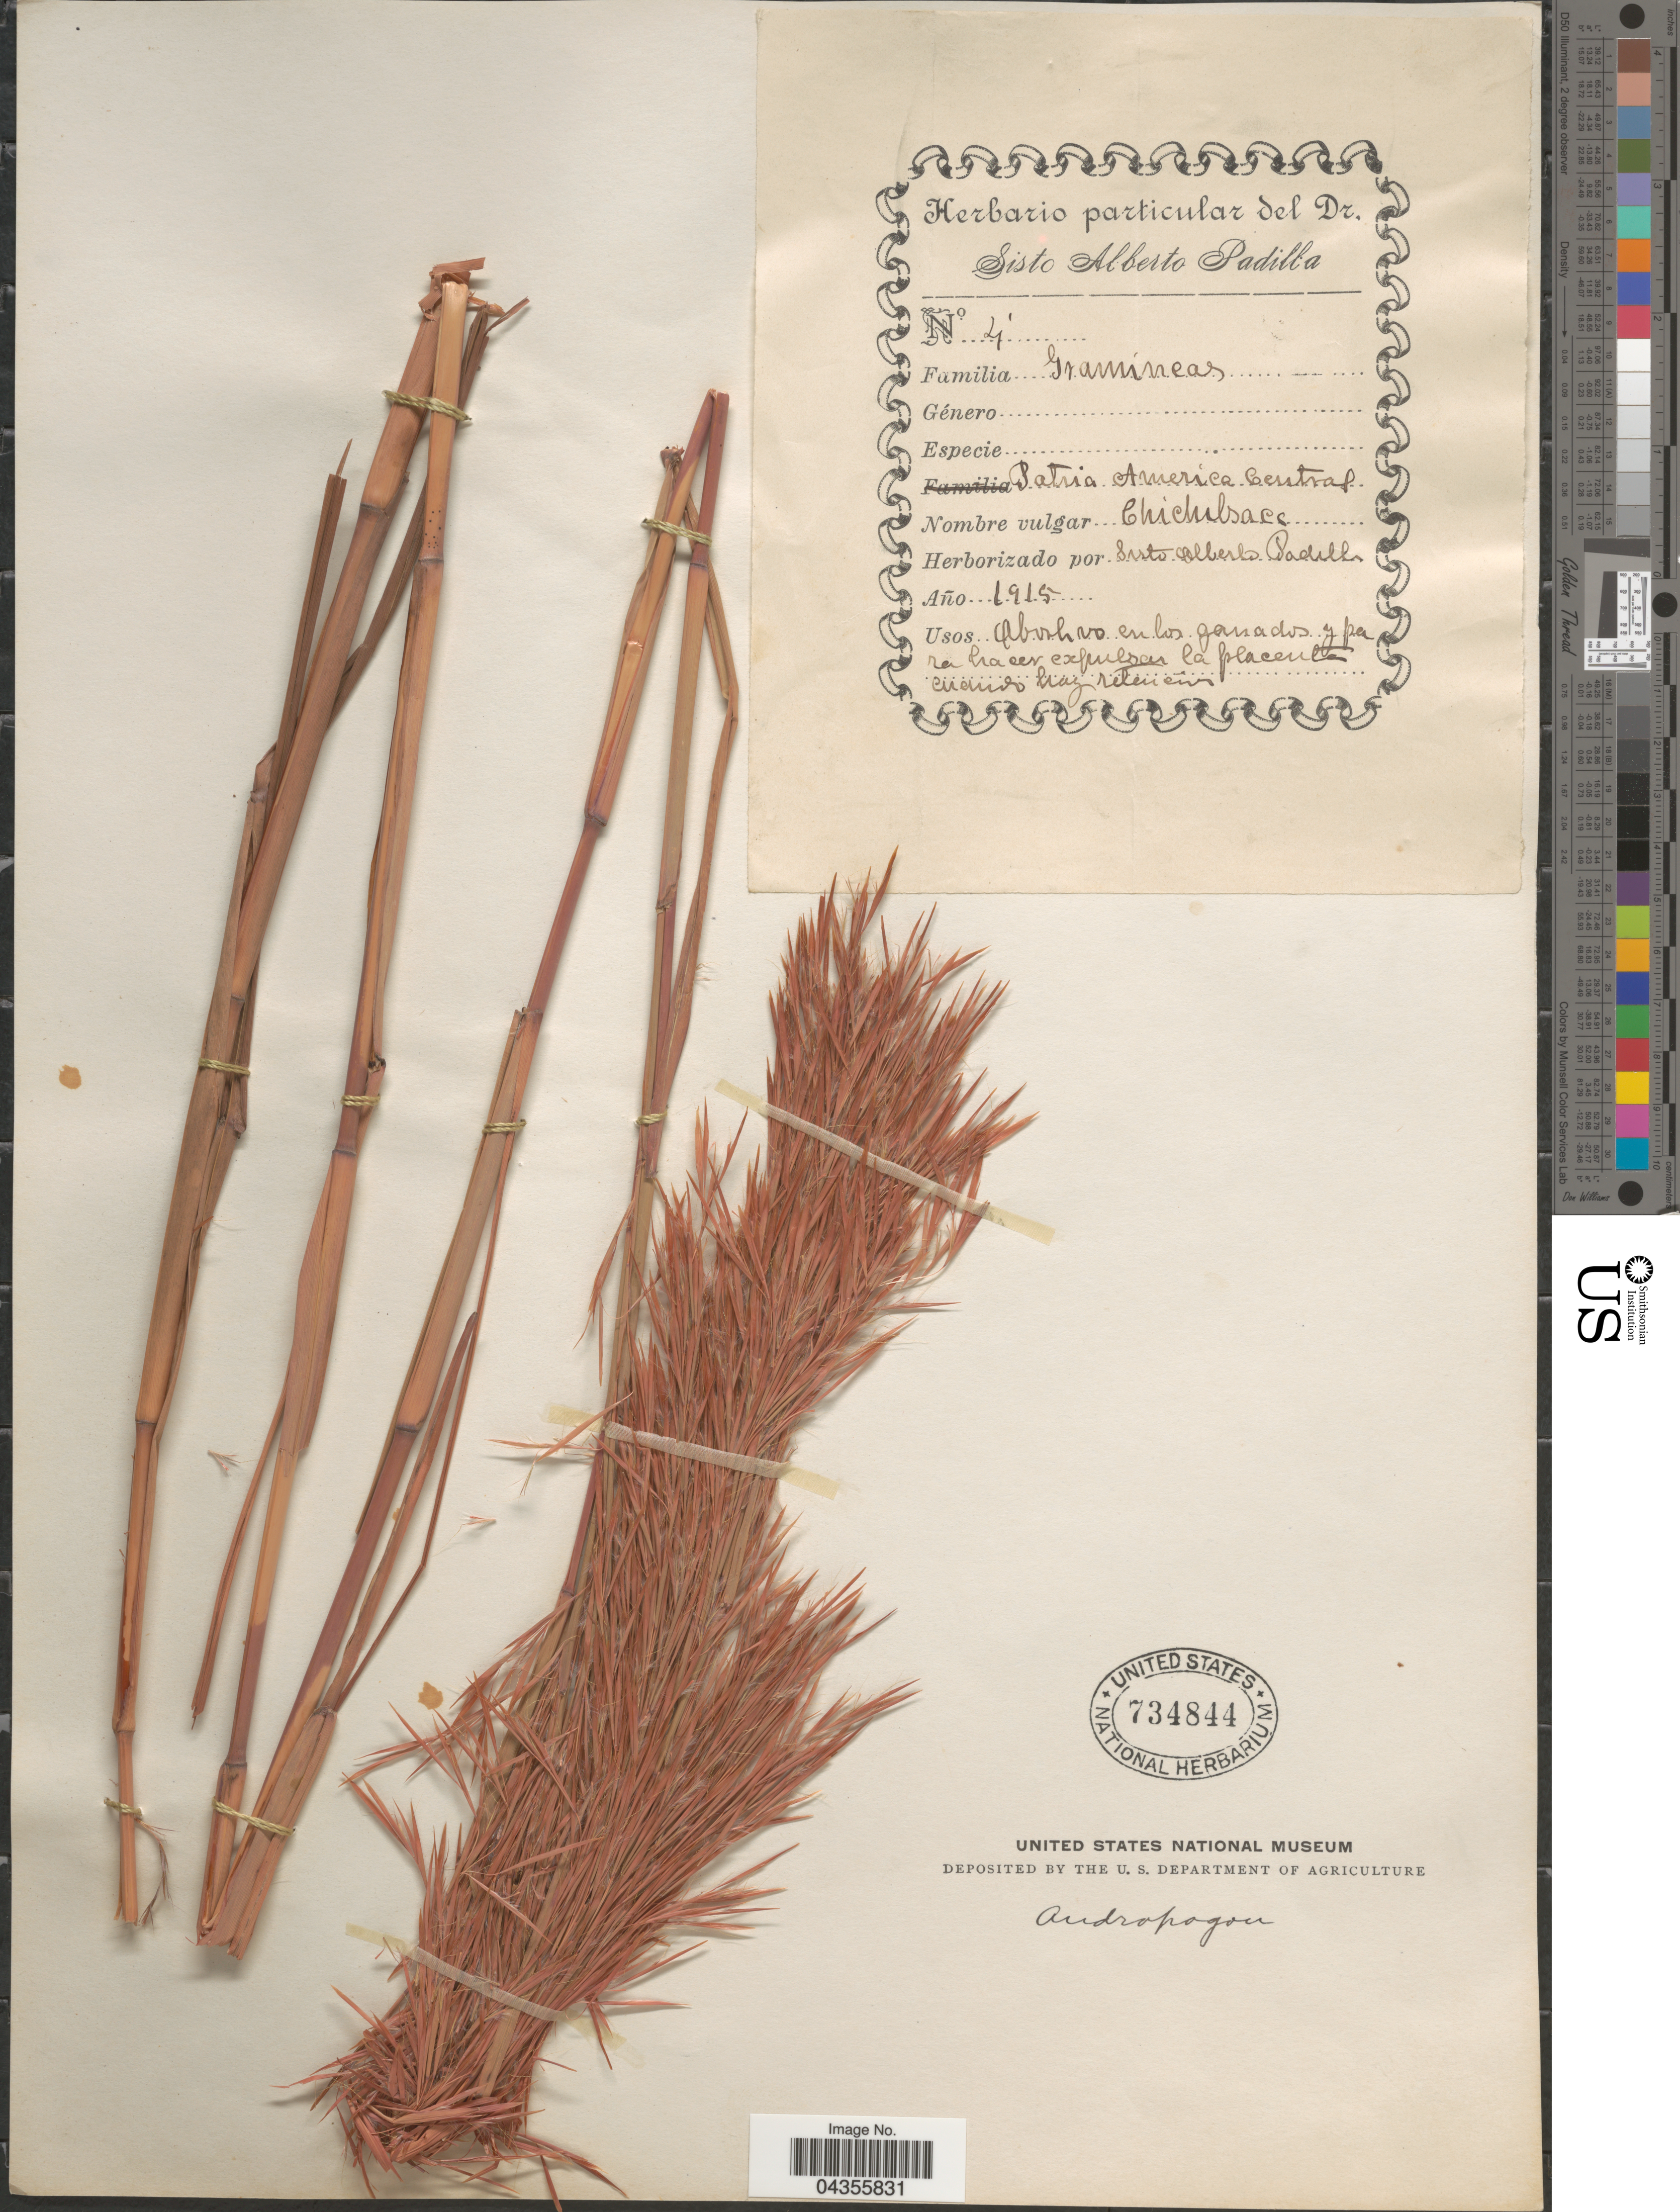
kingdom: Plantae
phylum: Tracheophyta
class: Liliopsida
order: Poales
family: Poaceae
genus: Schizachyrium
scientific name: Schizachyrium condensatum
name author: (Kunth) Nees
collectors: S. A. Padilla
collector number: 4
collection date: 1915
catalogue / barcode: US 734844